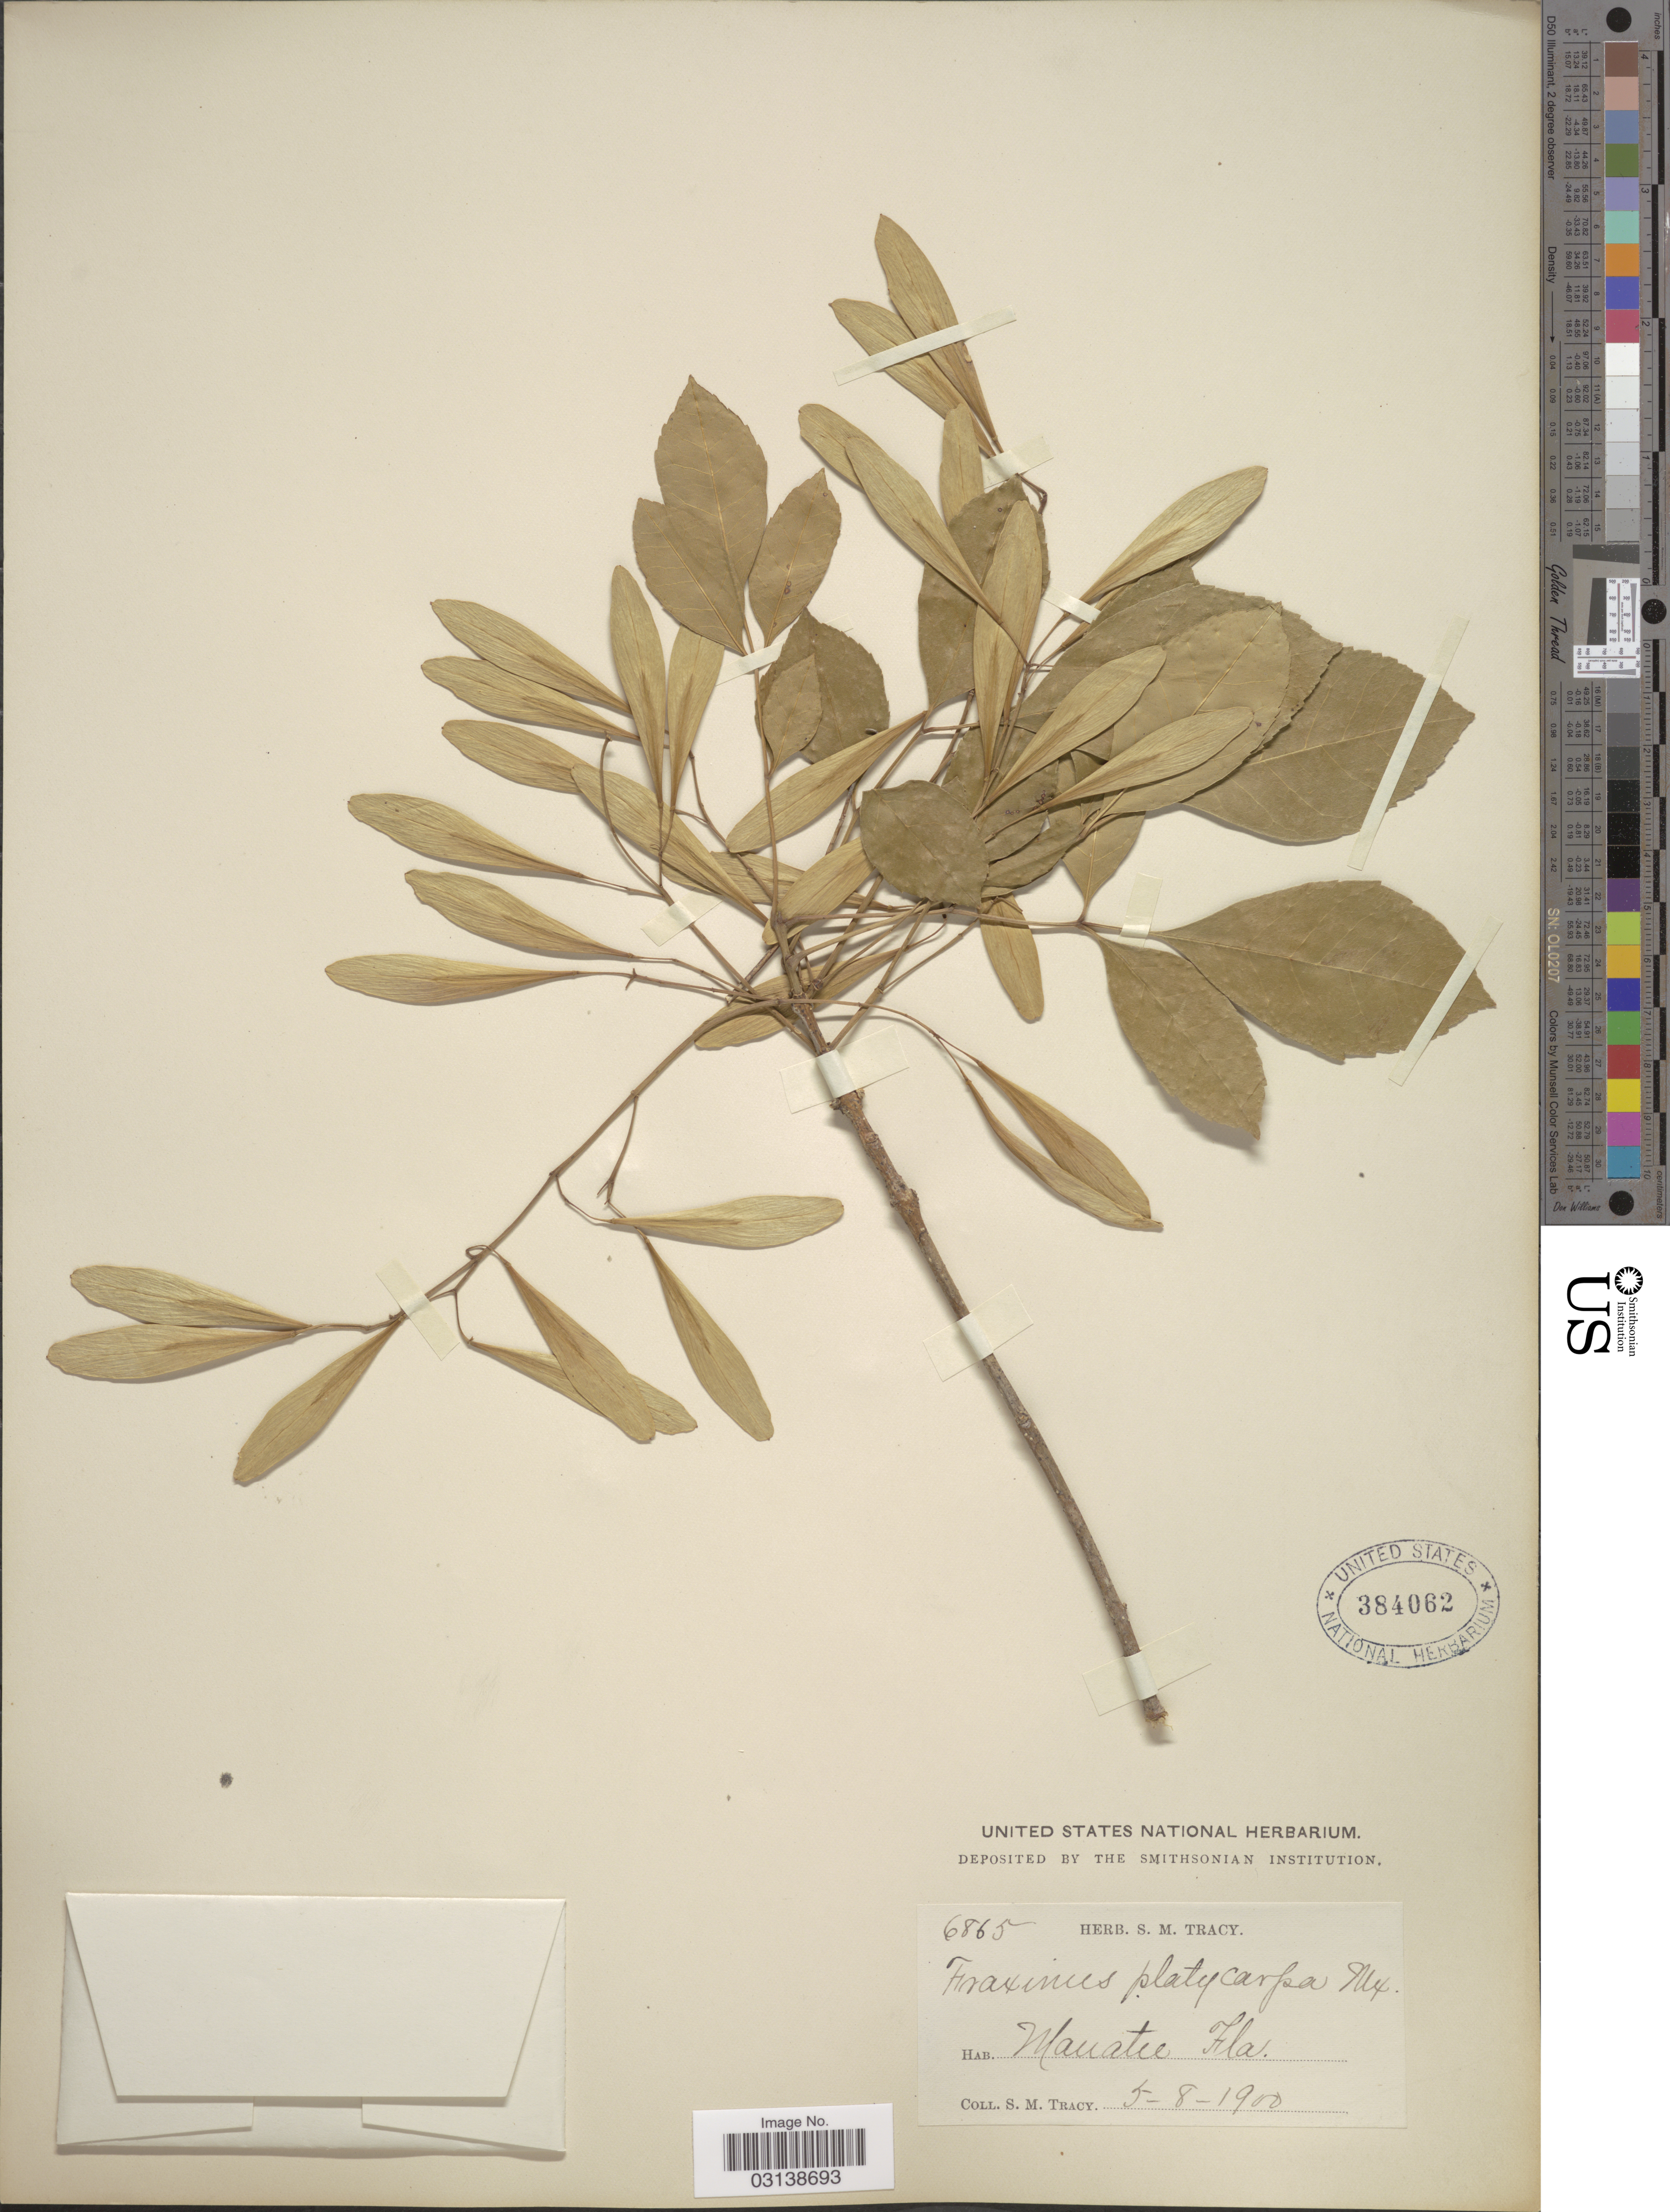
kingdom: Plantae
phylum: Tracheophyta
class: Magnoliopsida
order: Lamiales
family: Oleaceae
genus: Fraxinus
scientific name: Fraxinus caroliniana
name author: Mill.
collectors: S. M. Tracy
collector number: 6865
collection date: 1900-05-08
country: United States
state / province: Florida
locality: Manatee.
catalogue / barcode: US 384062